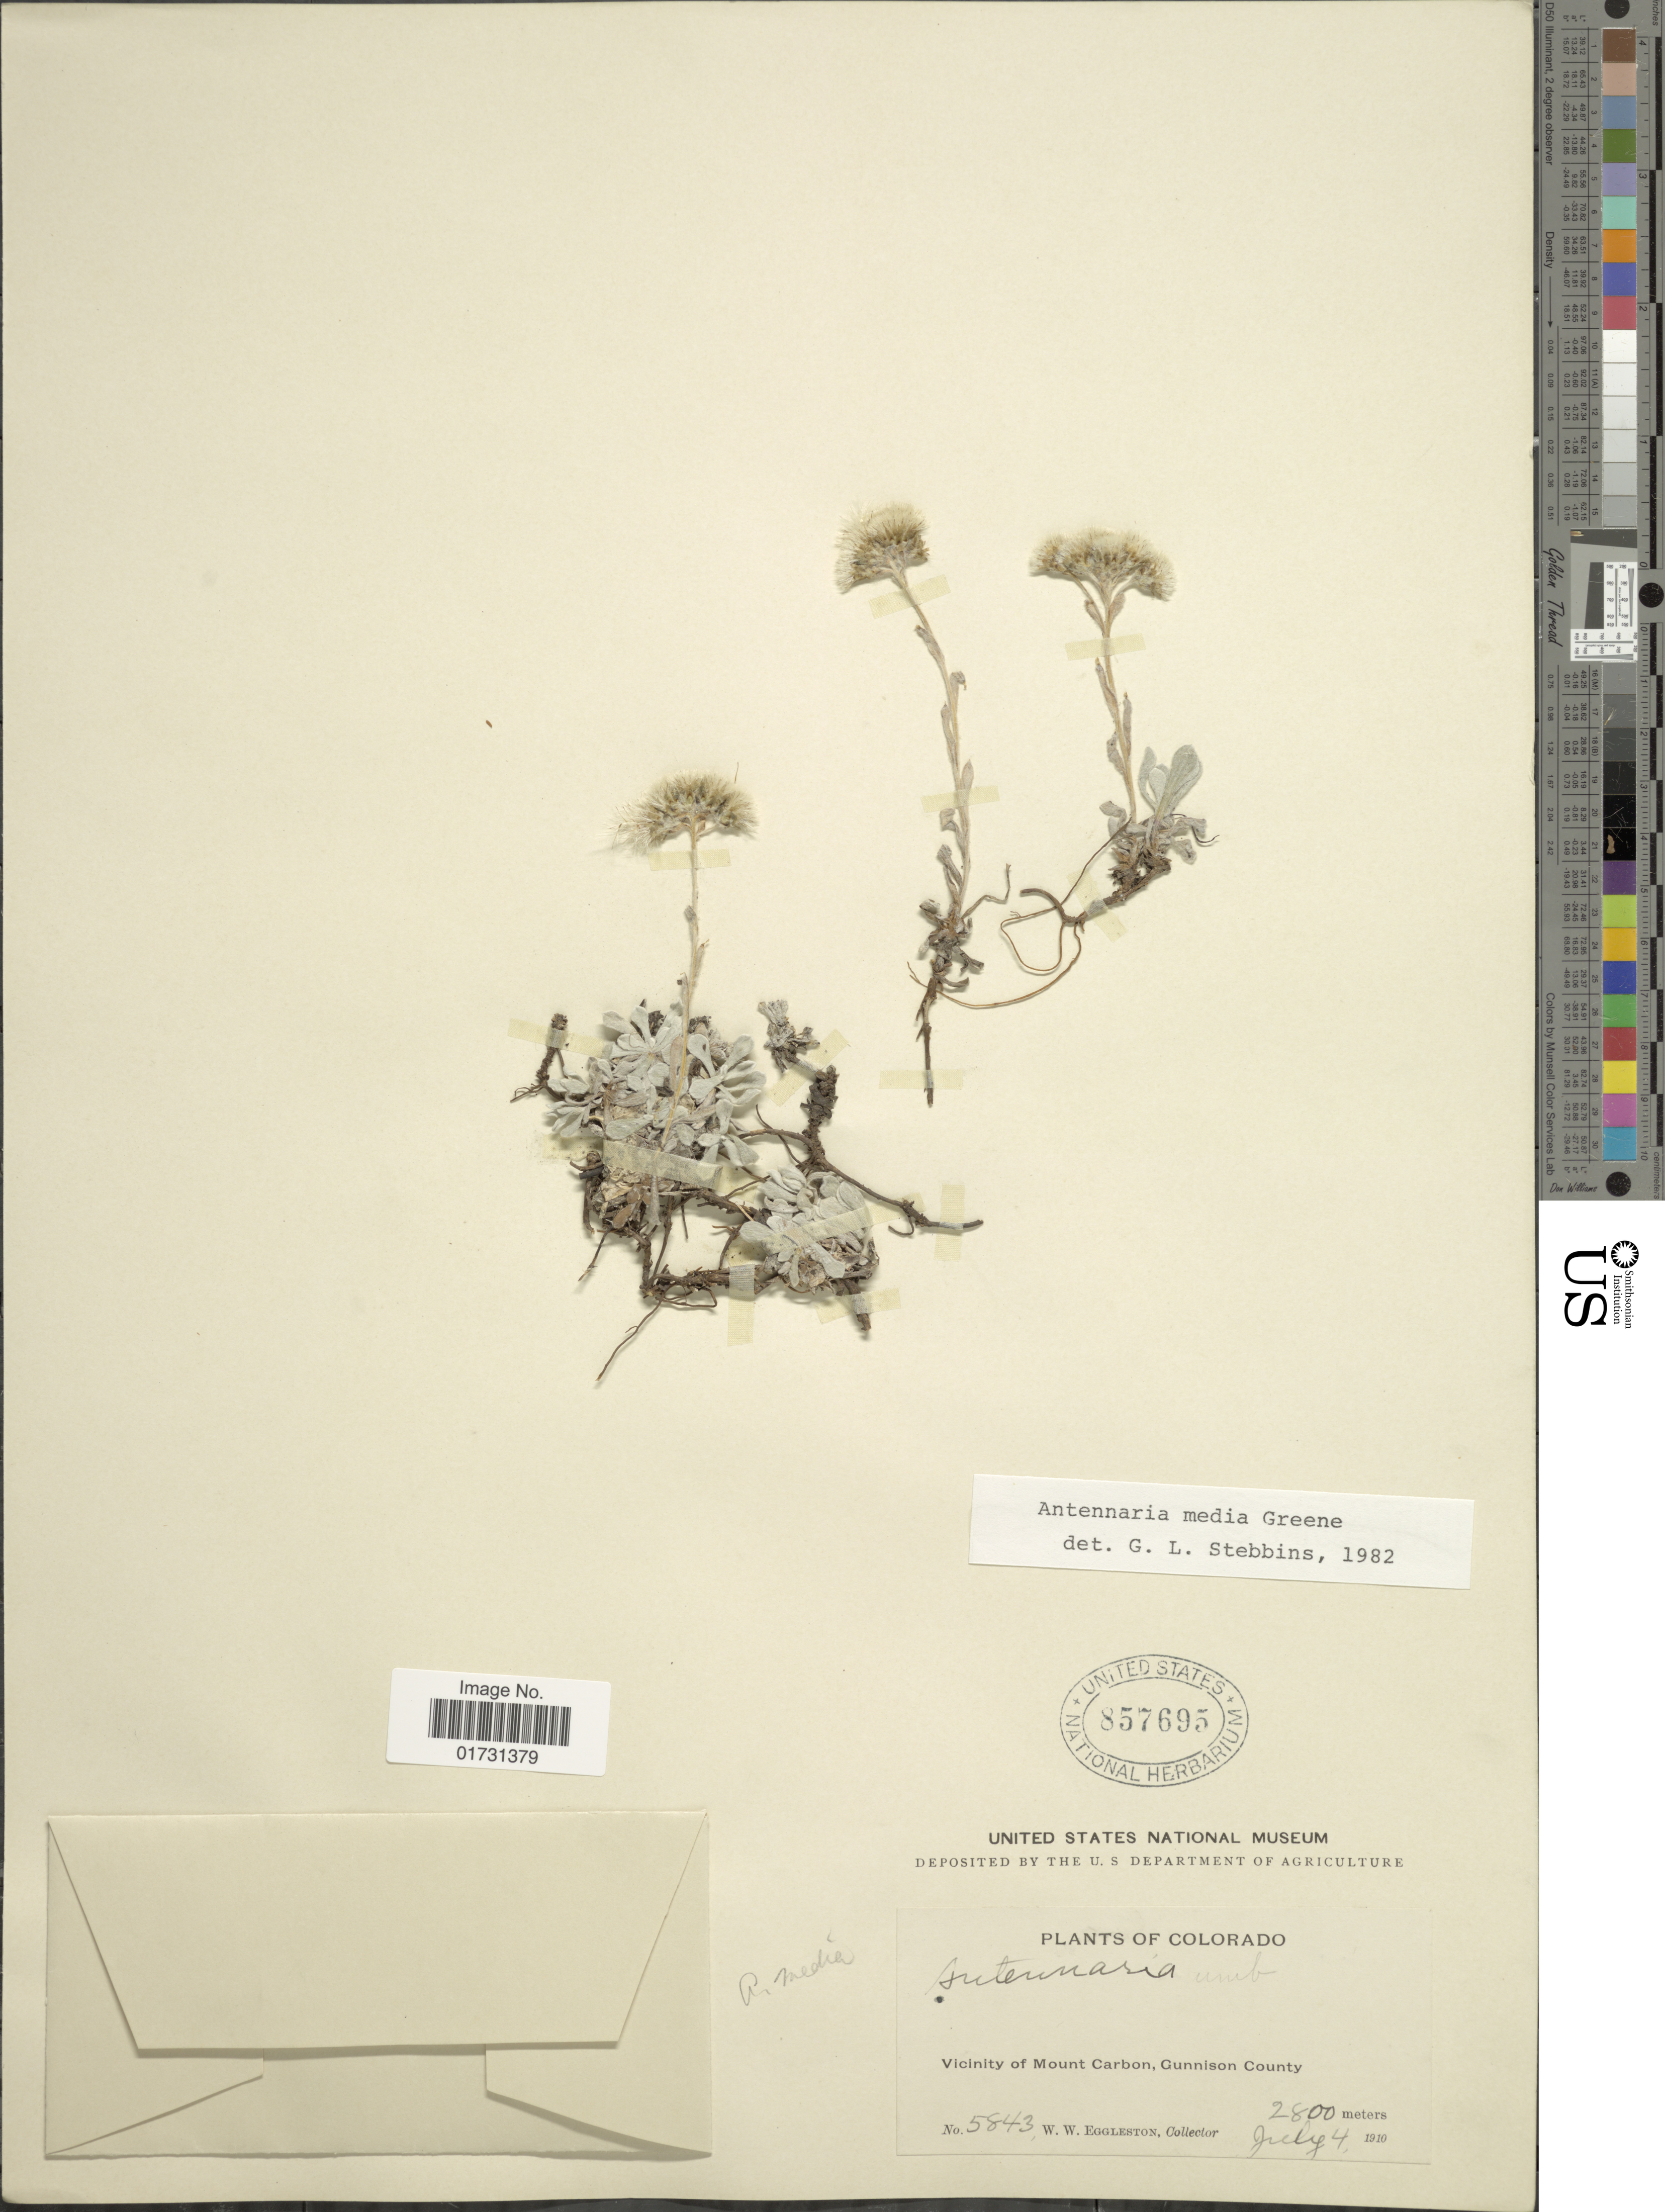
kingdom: Plantae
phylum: Tracheophyta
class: Magnoliopsida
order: Asterales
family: Asteraceae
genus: Antennaria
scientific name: Antennaria media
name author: Greene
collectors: W. W. Eggleston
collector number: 5843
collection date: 1910-07-04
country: United States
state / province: Colorado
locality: Vicinity of Mount Carbon, Gunnison County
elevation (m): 2800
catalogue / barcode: US 857695